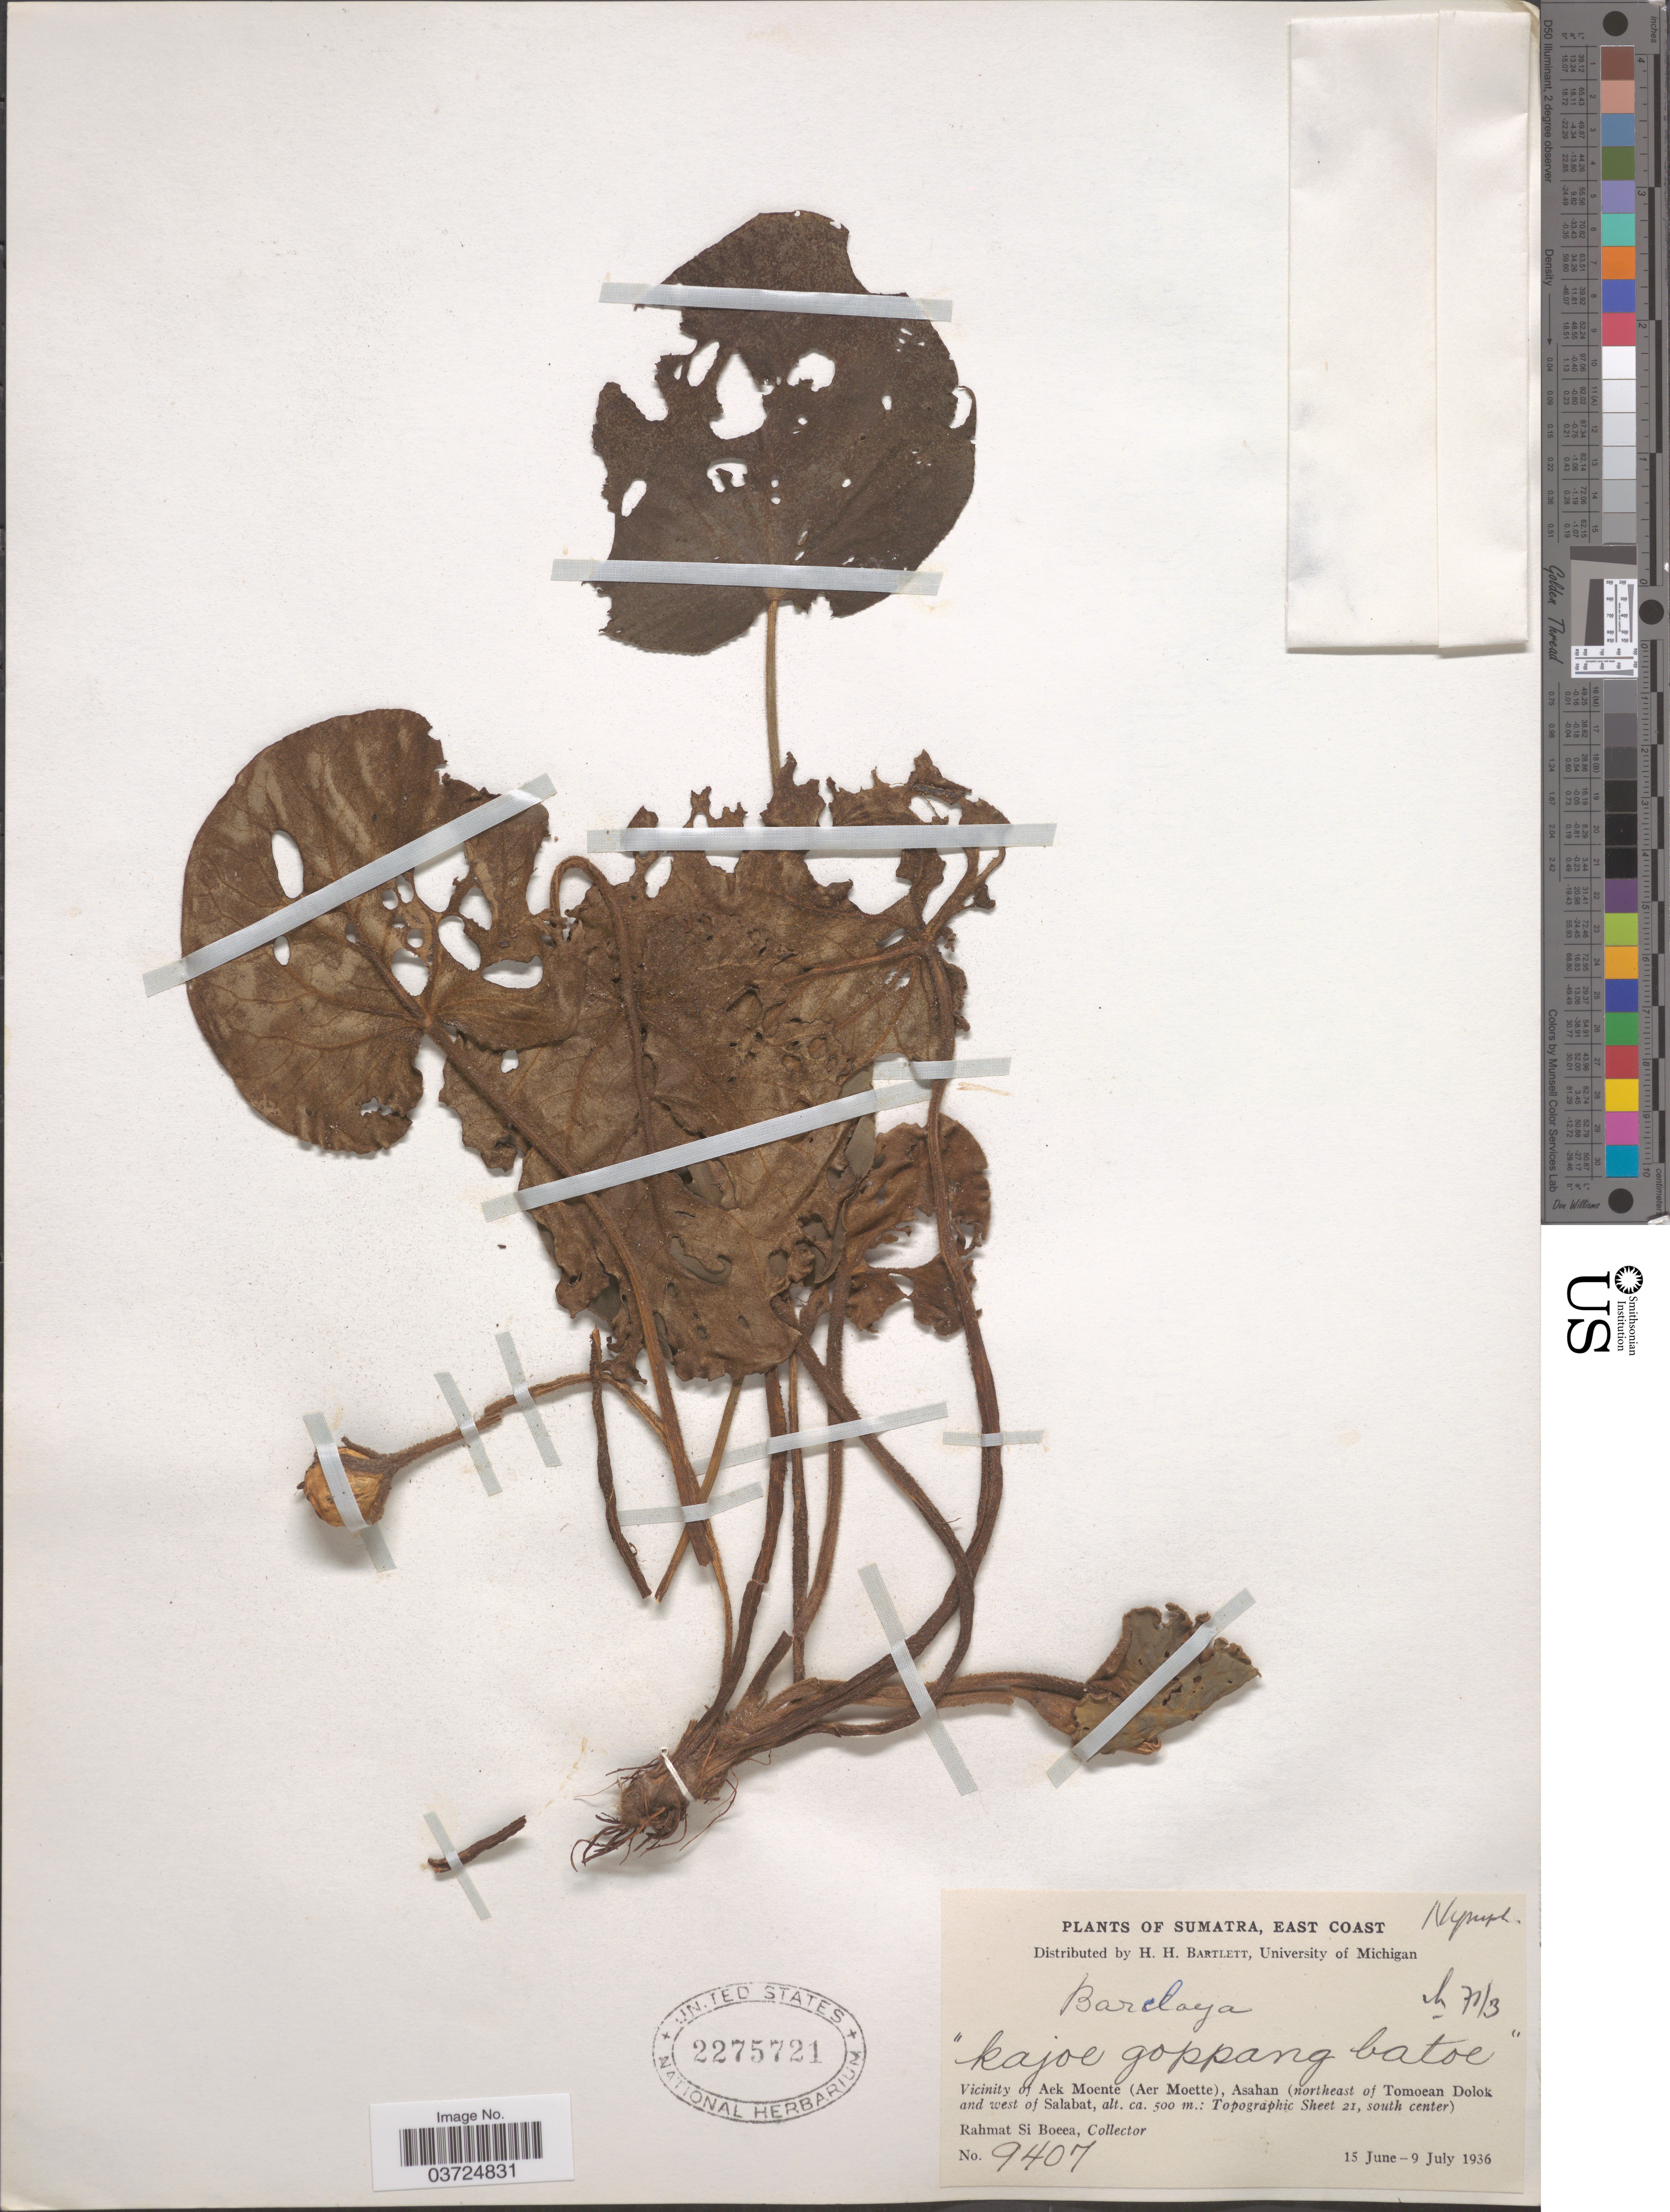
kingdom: Plantae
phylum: Tracheophyta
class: Magnoliopsida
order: Nymphaeales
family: Nymphaeaceae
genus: Barclaya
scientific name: Barclaya sp.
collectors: Rahmat Si Boeea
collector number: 9407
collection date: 1936-06-15/1936-07-09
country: Indonesia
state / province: Sumatra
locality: East Coast. Vicinity of Aek Moente (Aer Moette), Asahan (northeast of Tomoean Dolok and west of Salabat. Topographic Sheet 21, south center).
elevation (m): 500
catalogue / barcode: US 2275721